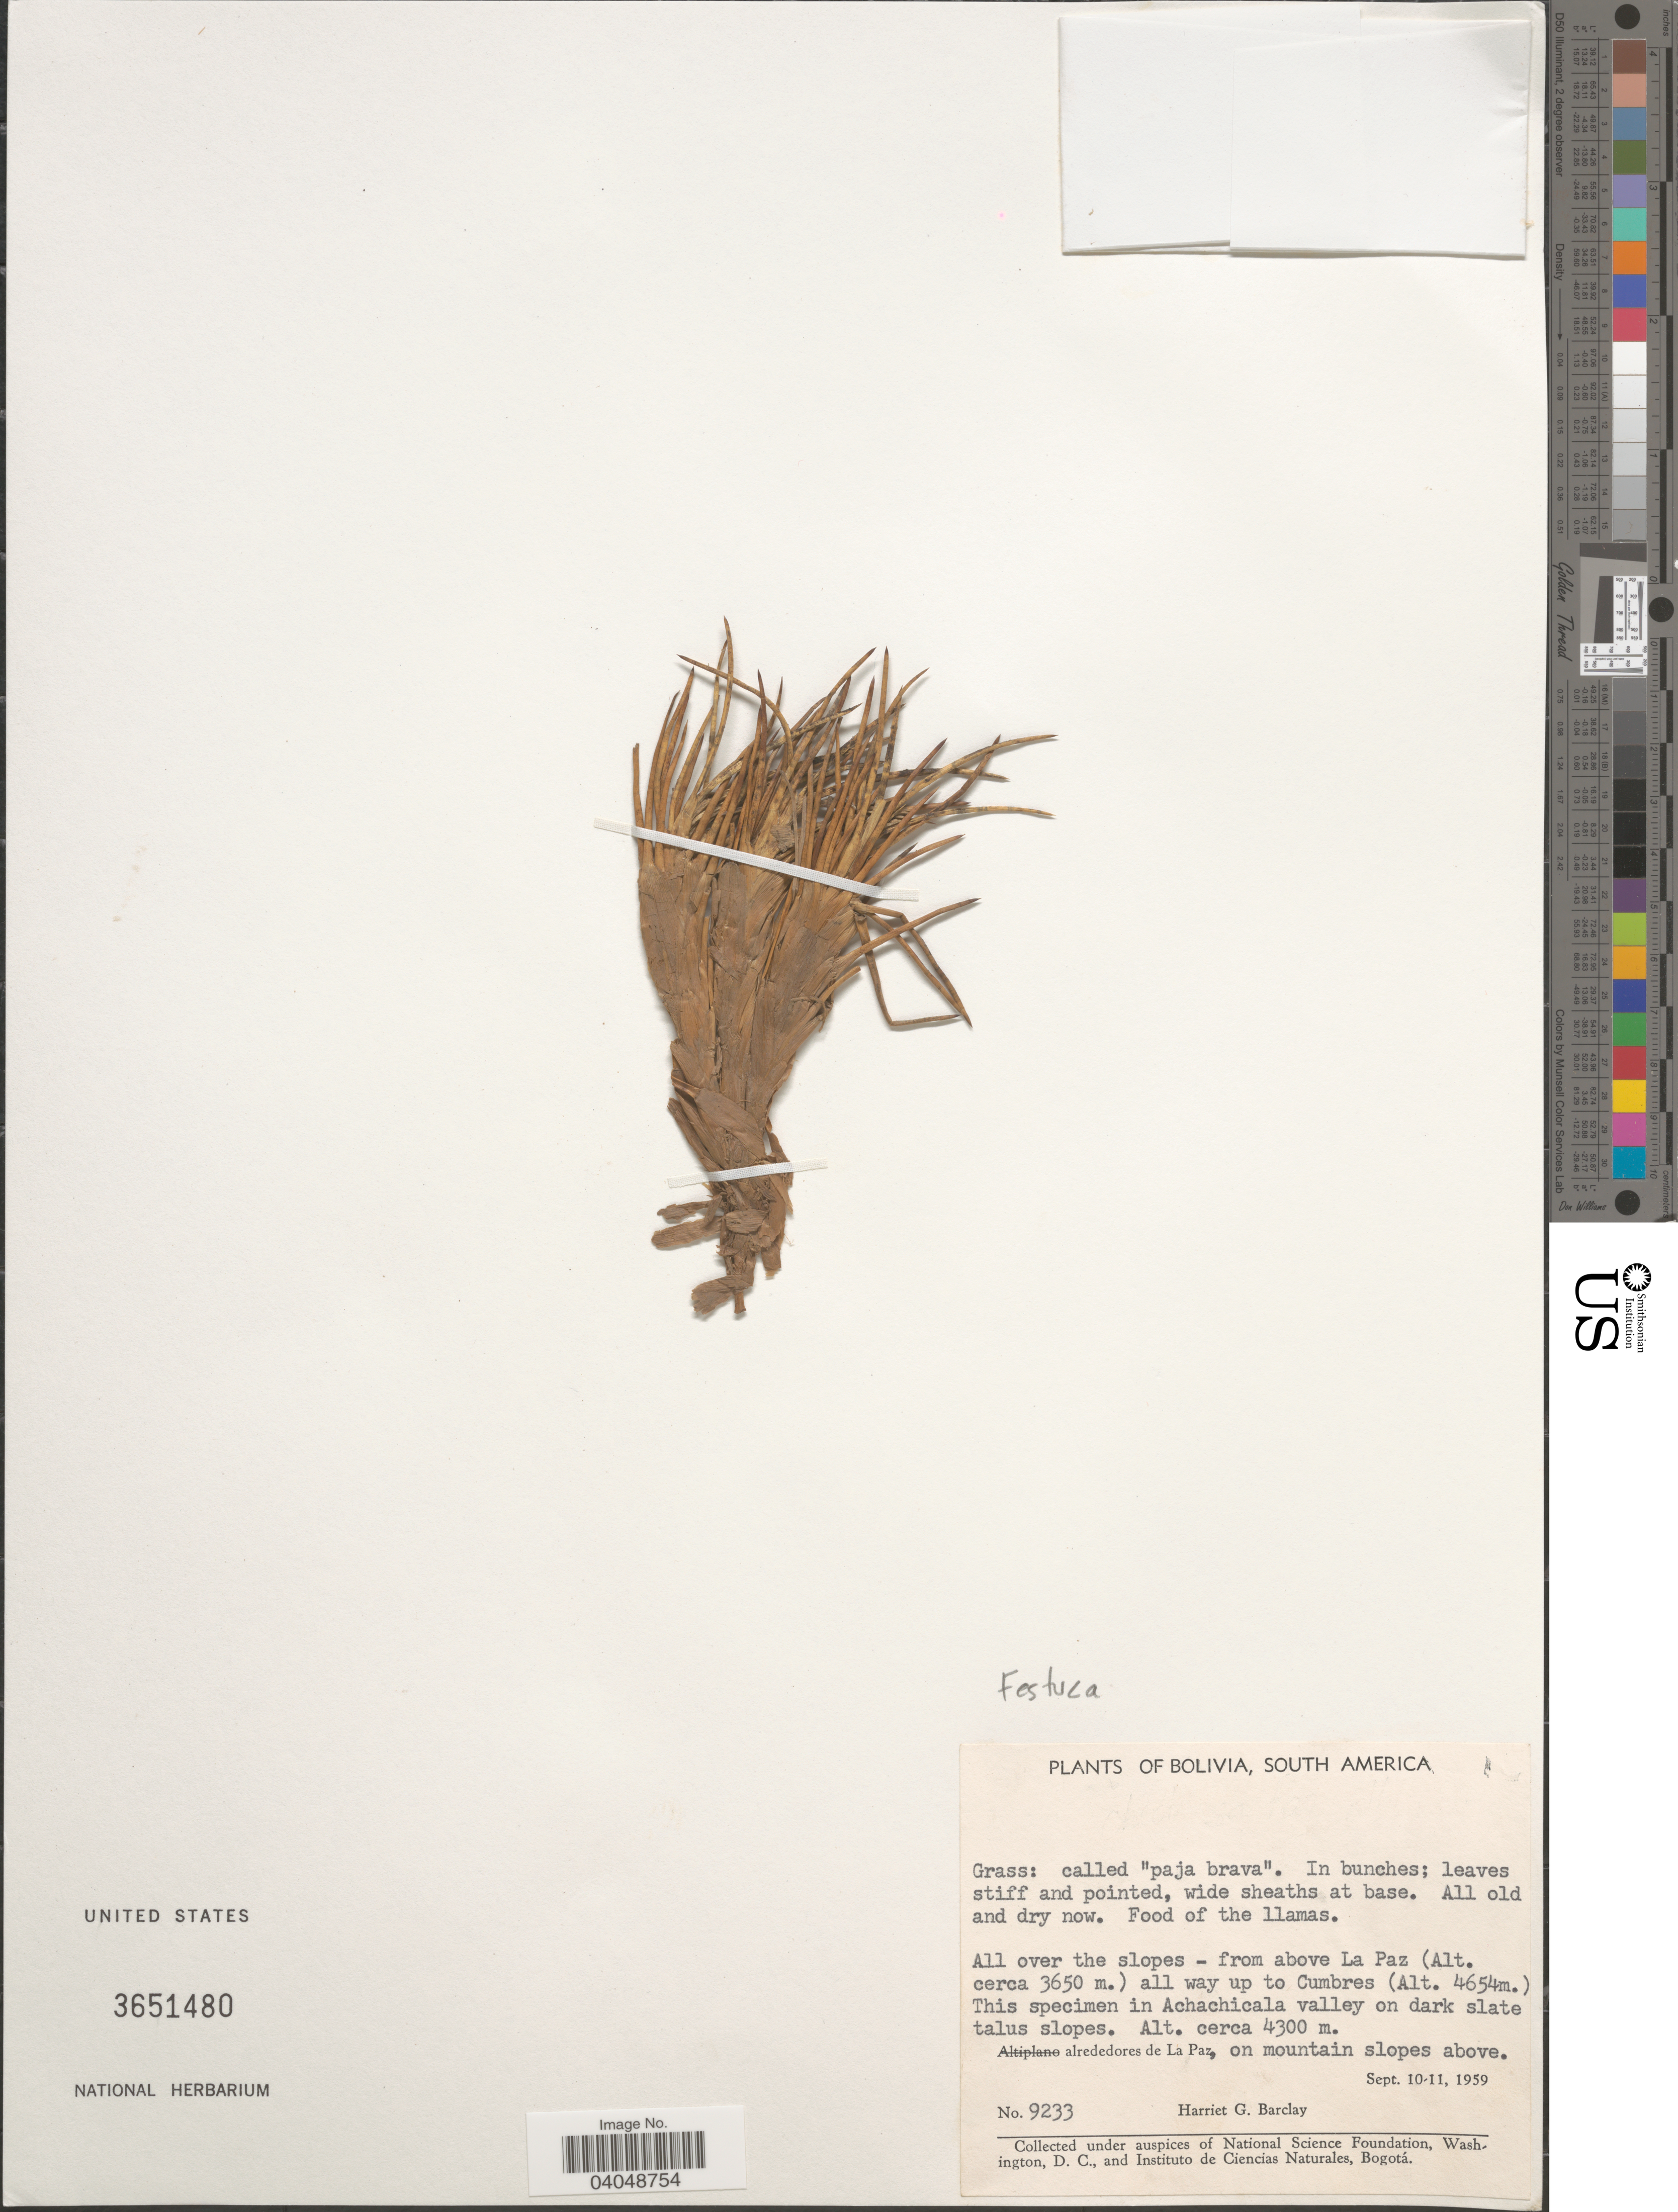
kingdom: Plantae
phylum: Tracheophyta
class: Liliopsida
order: Poales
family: Poaceae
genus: Festuca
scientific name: Festuca sp.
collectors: H. G. Barclay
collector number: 9233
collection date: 1959-09-10/1959-09-11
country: Bolivia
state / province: La Paz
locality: From above La Paz all way up to Cumbres. In Achachicala valley on dark slate talus slopes. Alrededores de La Paz, on mountain slopes above.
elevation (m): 4300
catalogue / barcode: US 3651480